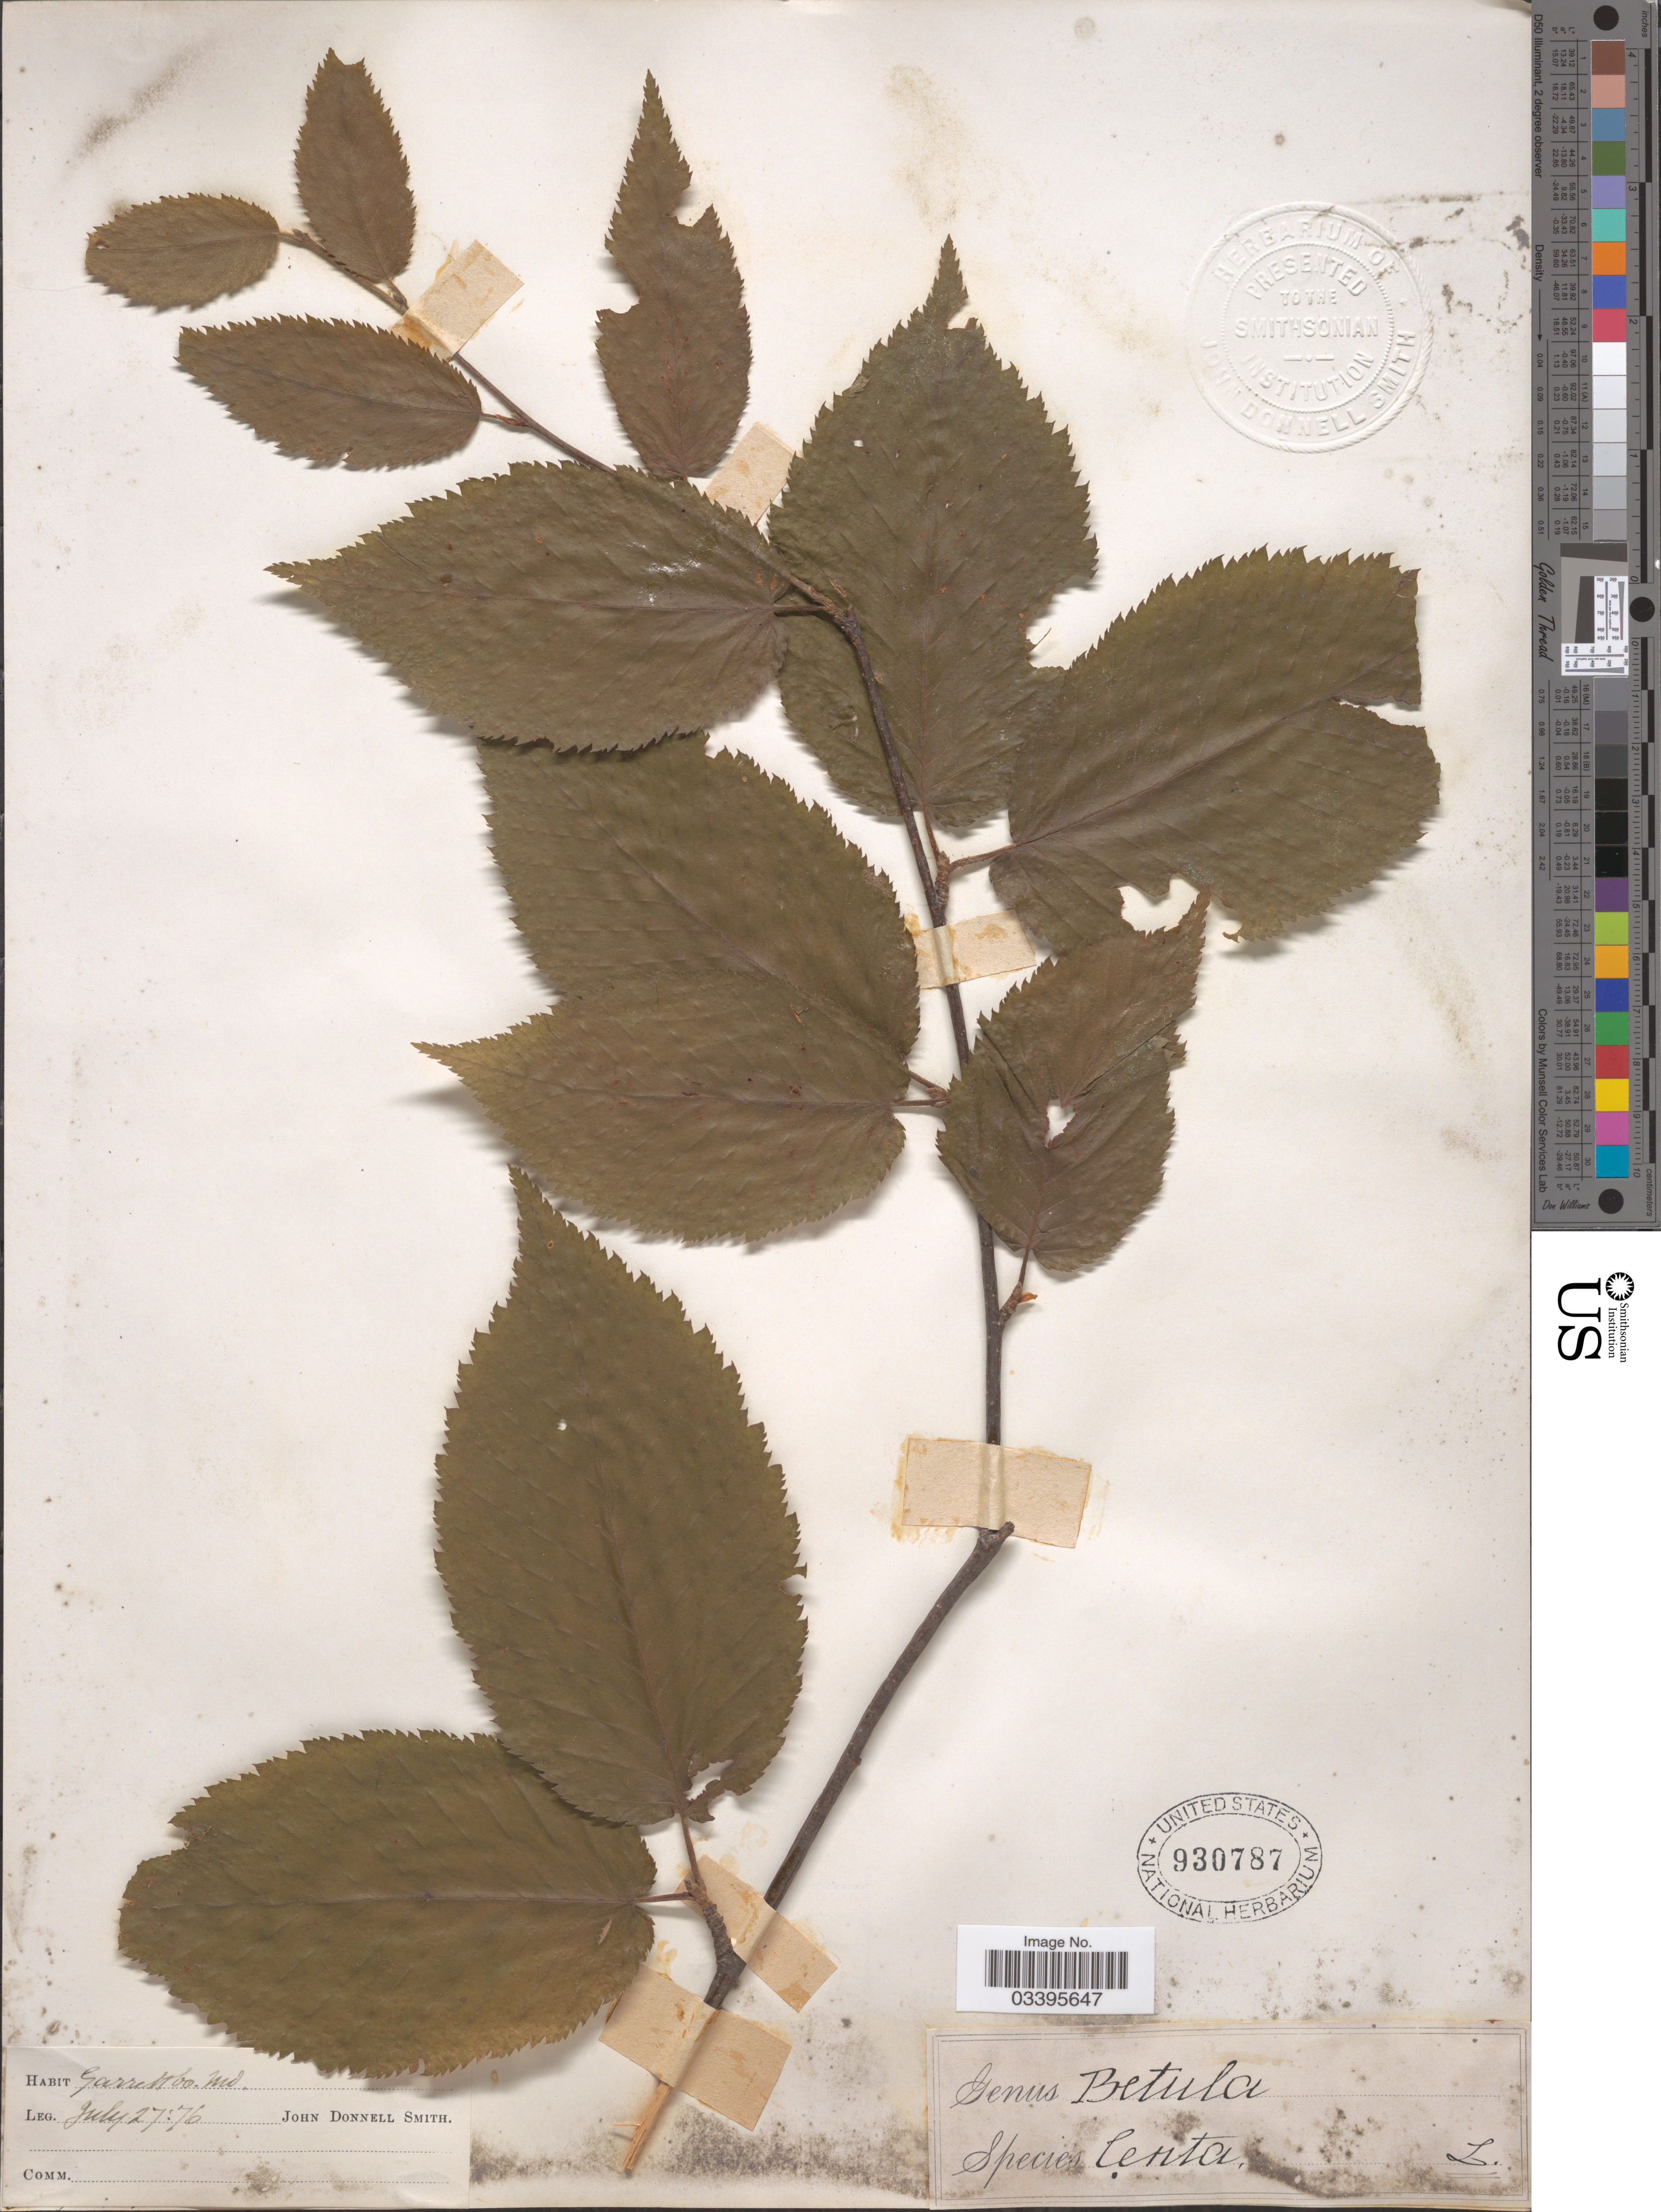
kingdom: Plantae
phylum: Tracheophyta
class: Magnoliopsida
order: Fagales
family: Betulaceae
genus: Betula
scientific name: Betula lenta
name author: L.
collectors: J. Donnell Smith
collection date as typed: Transcribed d/m/y: 27/7/76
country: United States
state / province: Maryland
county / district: Garrett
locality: Garrett Co.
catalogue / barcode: US 930787